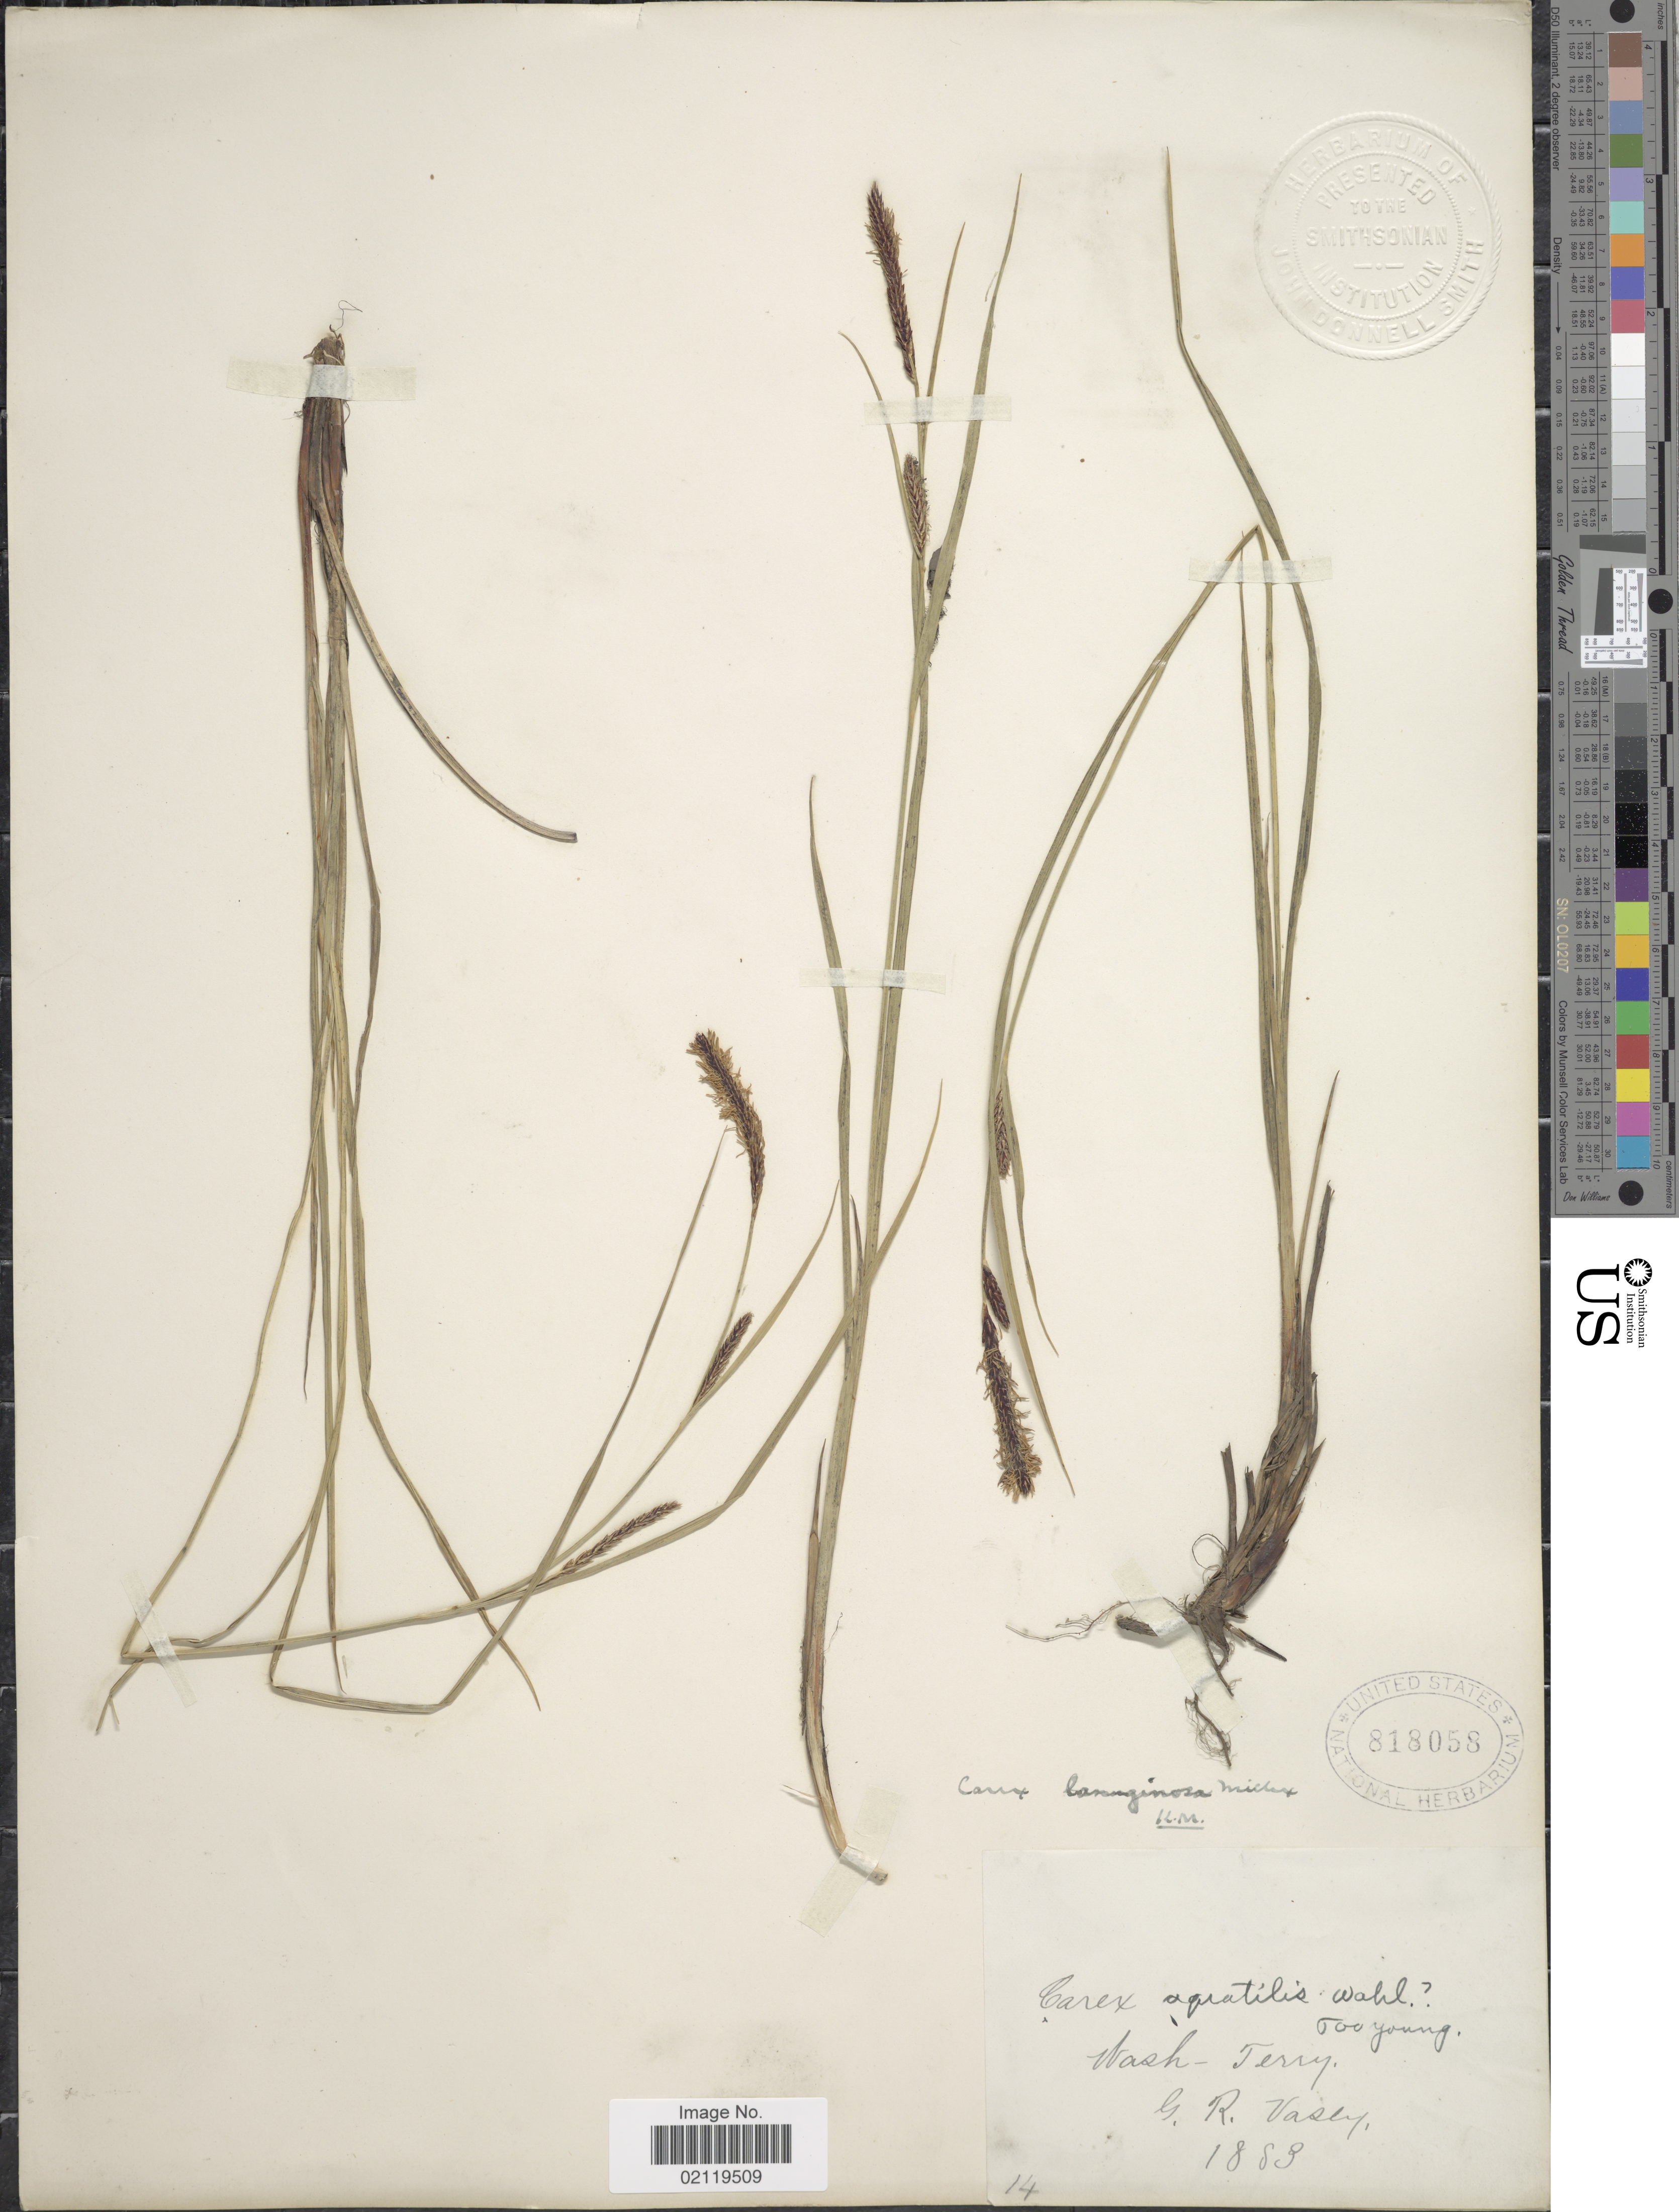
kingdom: Plantae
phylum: Tracheophyta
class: Liliopsida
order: Poales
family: Cyperaceae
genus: Carex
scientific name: Carex pellita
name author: Muhl. ex Willd.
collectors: G. R. Vasey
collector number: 14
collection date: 1883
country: United States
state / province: Washington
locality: Wash- Terry.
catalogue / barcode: US 818058